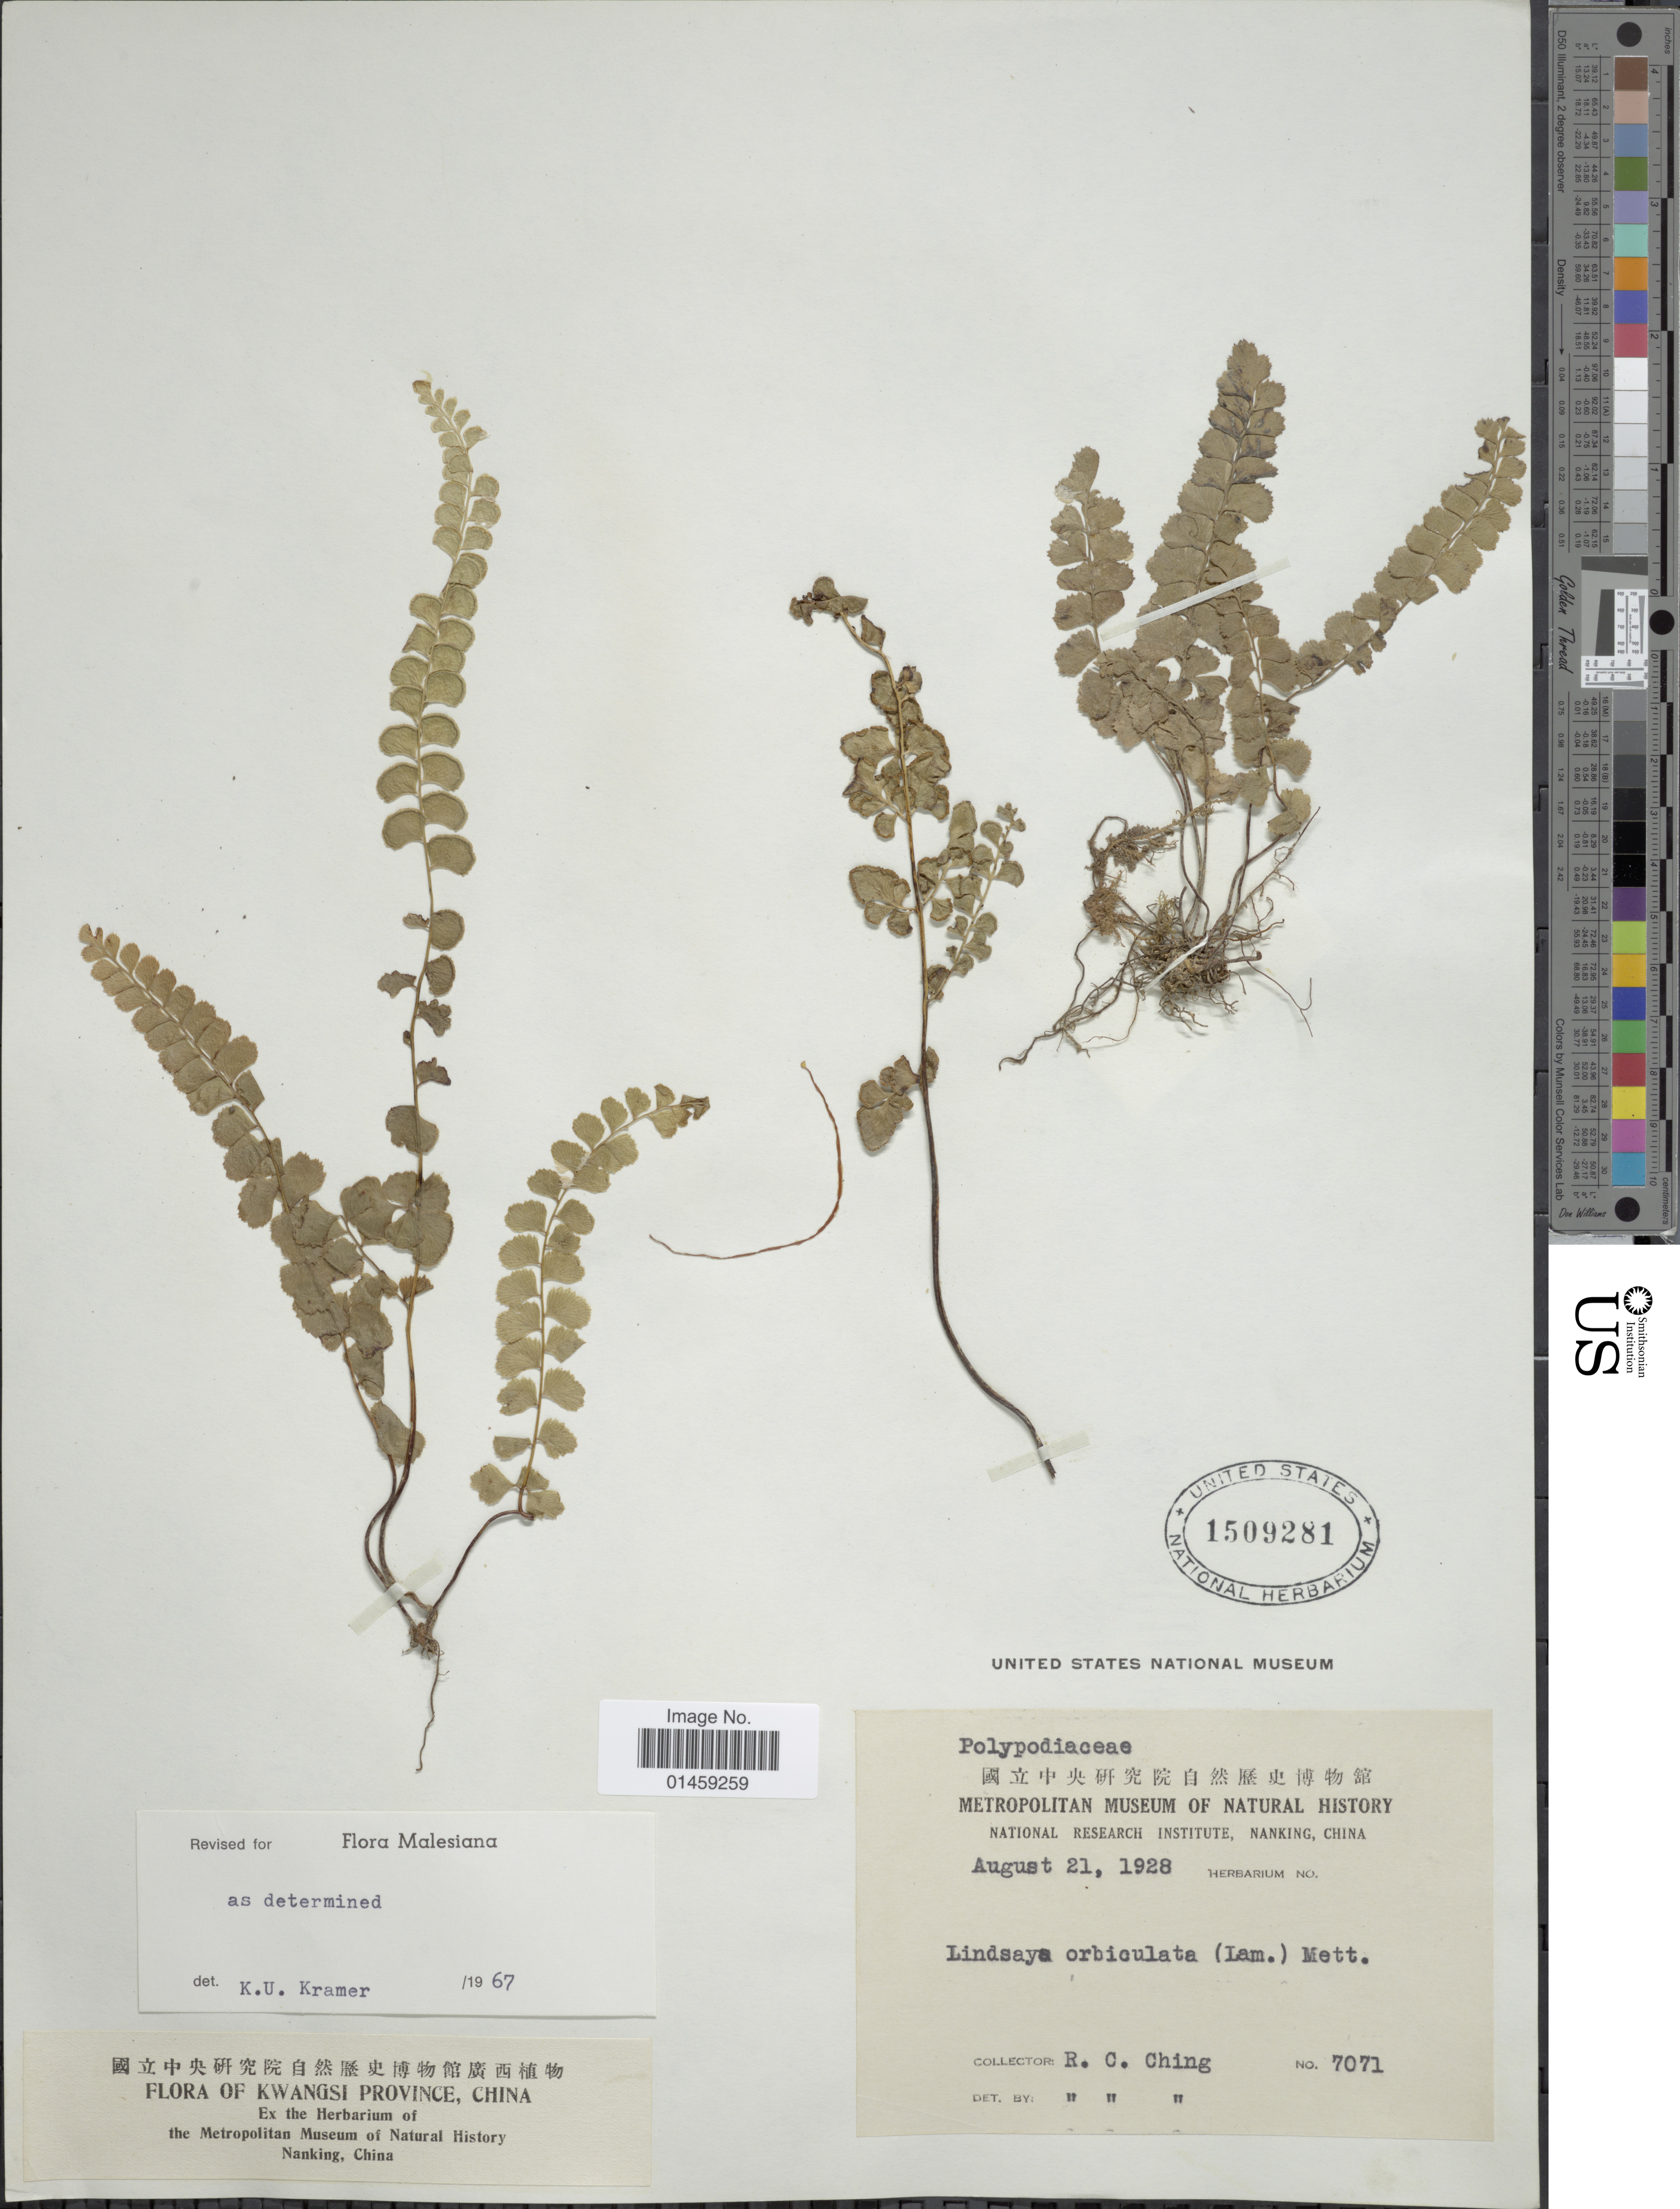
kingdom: Plantae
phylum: Tracheophyta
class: Polypodiopsida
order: Polypodiales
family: Lindsaeaceae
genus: Lindsaea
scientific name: Lindsaea orbiculata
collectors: R. C. Ching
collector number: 7071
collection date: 1928-08-21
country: China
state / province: Guangxi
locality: Kwangsi Province.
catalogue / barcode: US 1509281